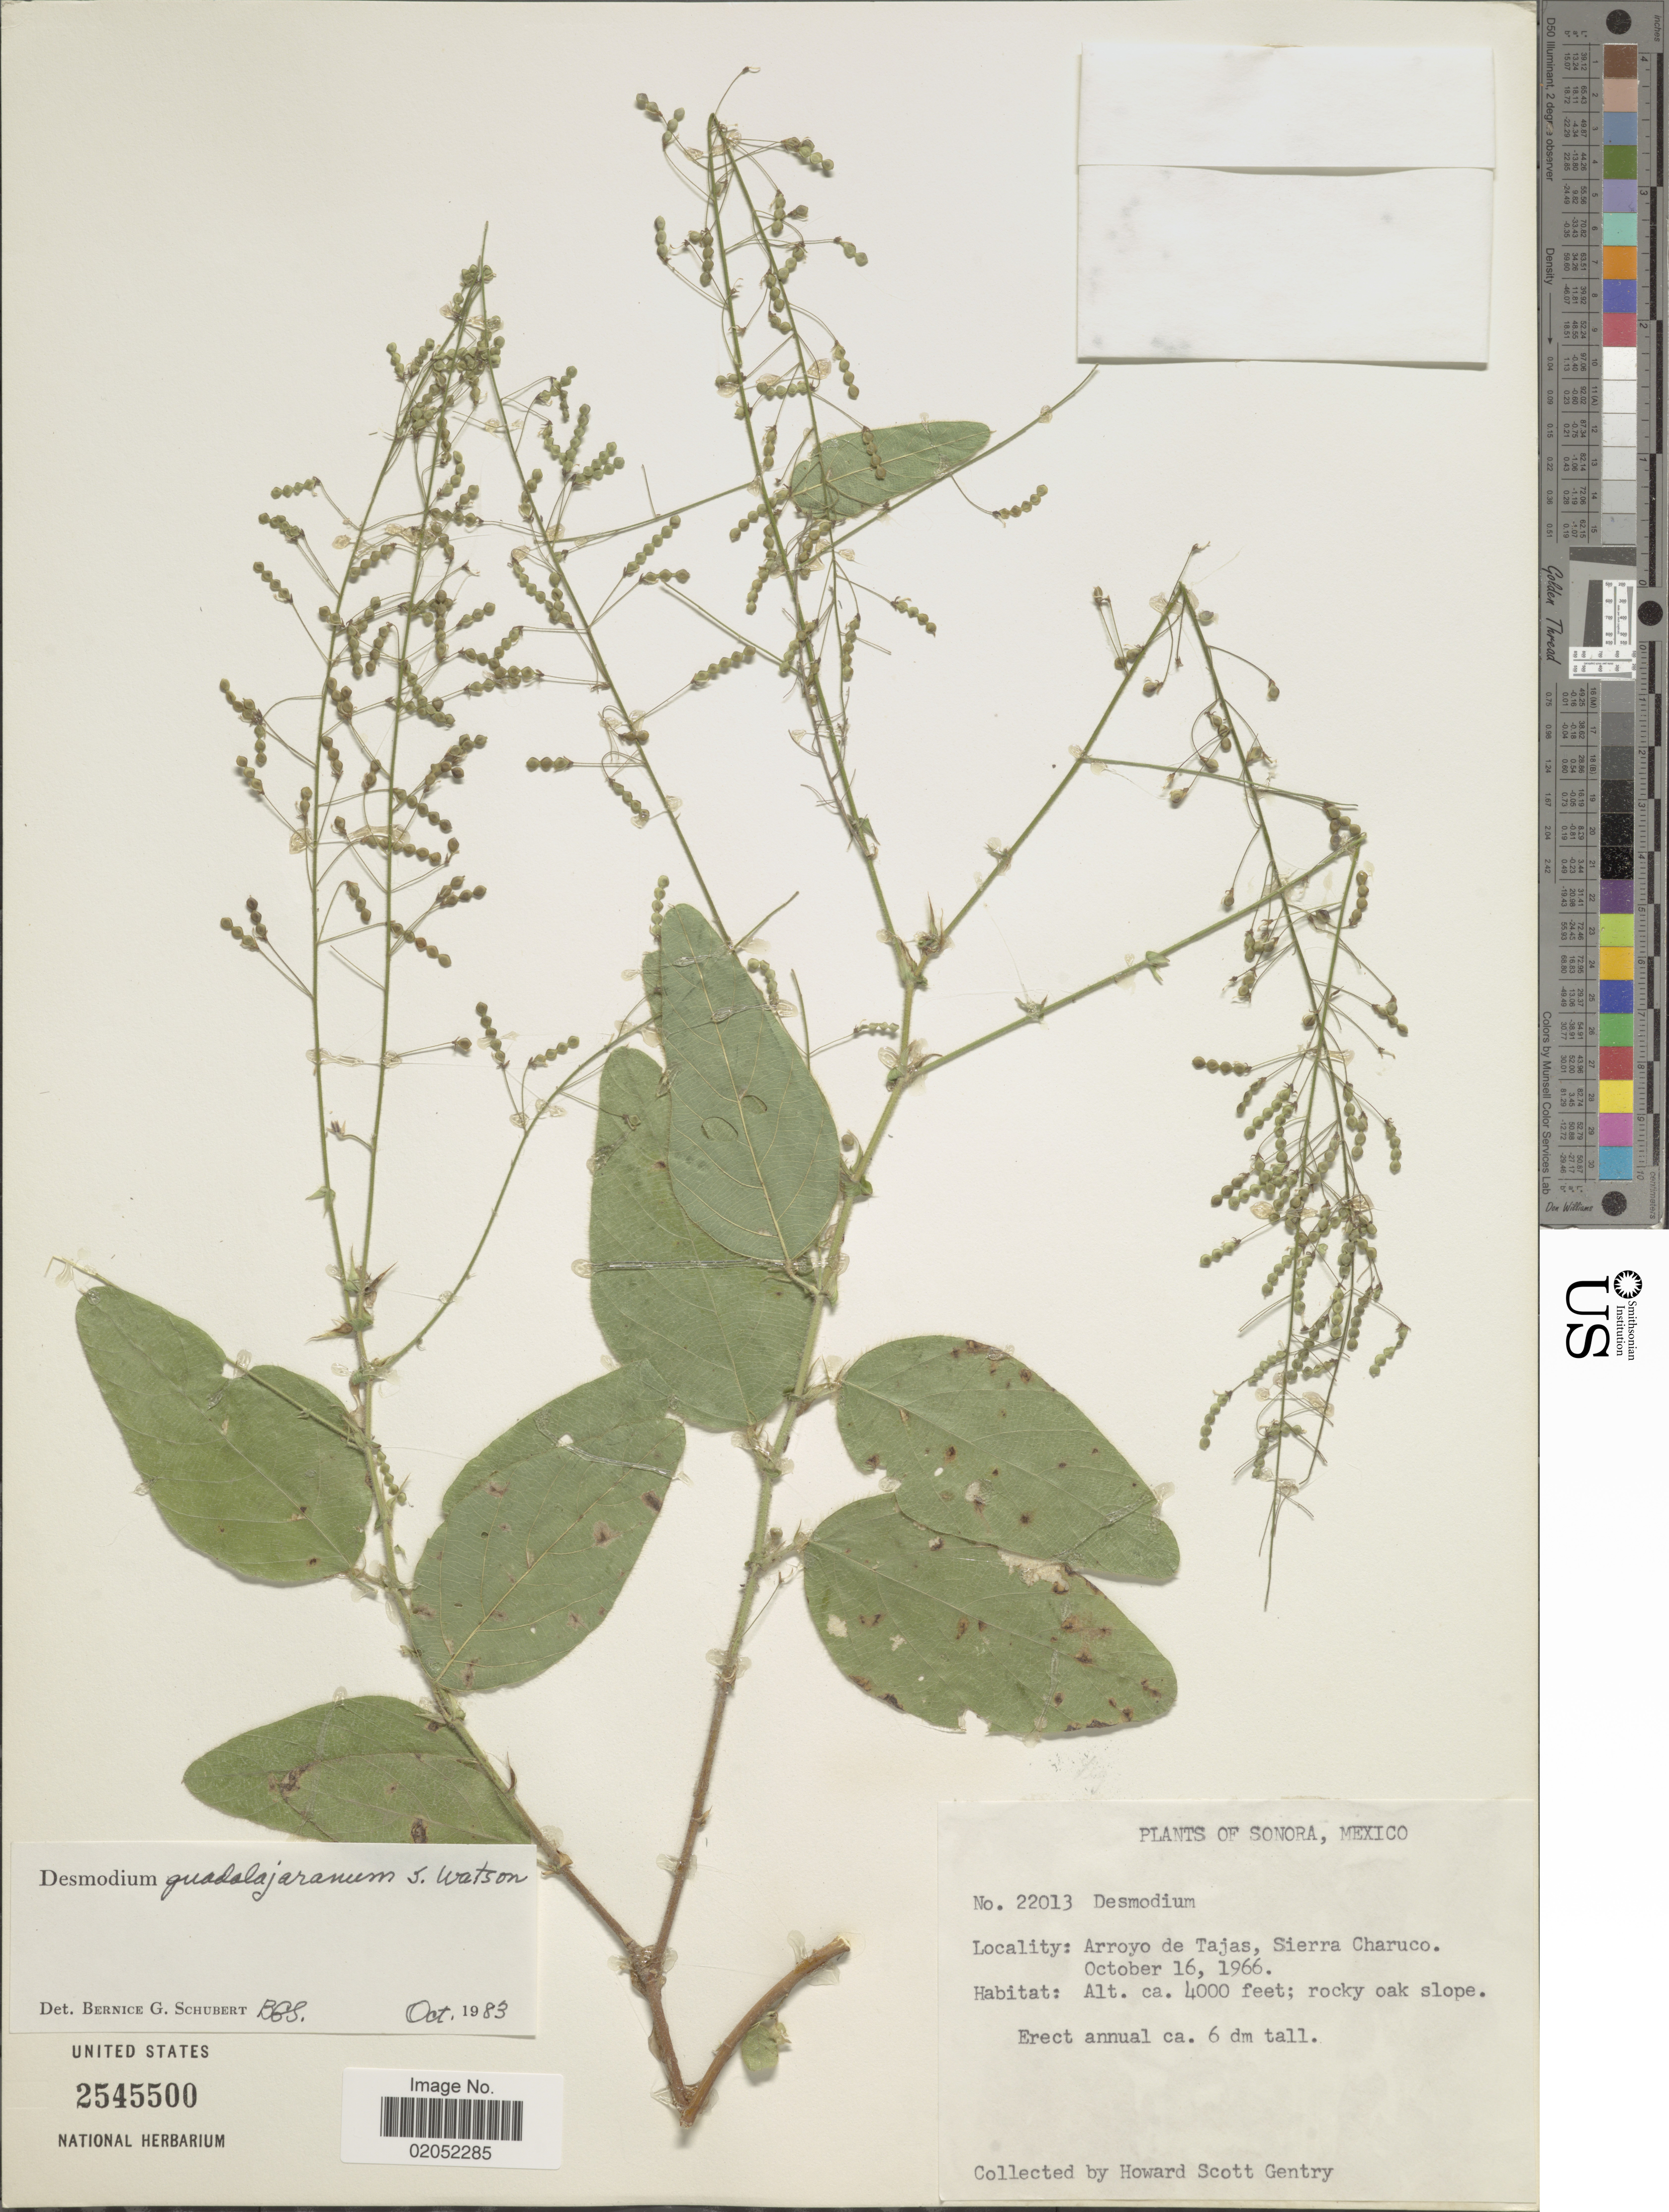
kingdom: Plantae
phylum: Tracheophyta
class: Magnoliopsida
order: Fabales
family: Fabaceae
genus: Desmodium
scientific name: Desmodium guadalajaranum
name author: S. Watson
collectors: H. S. Gentry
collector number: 22013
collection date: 1966-10-16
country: Mexico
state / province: Sonora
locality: Arroy de Tajas, Sierra Charuco.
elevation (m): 1219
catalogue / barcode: US 2545500